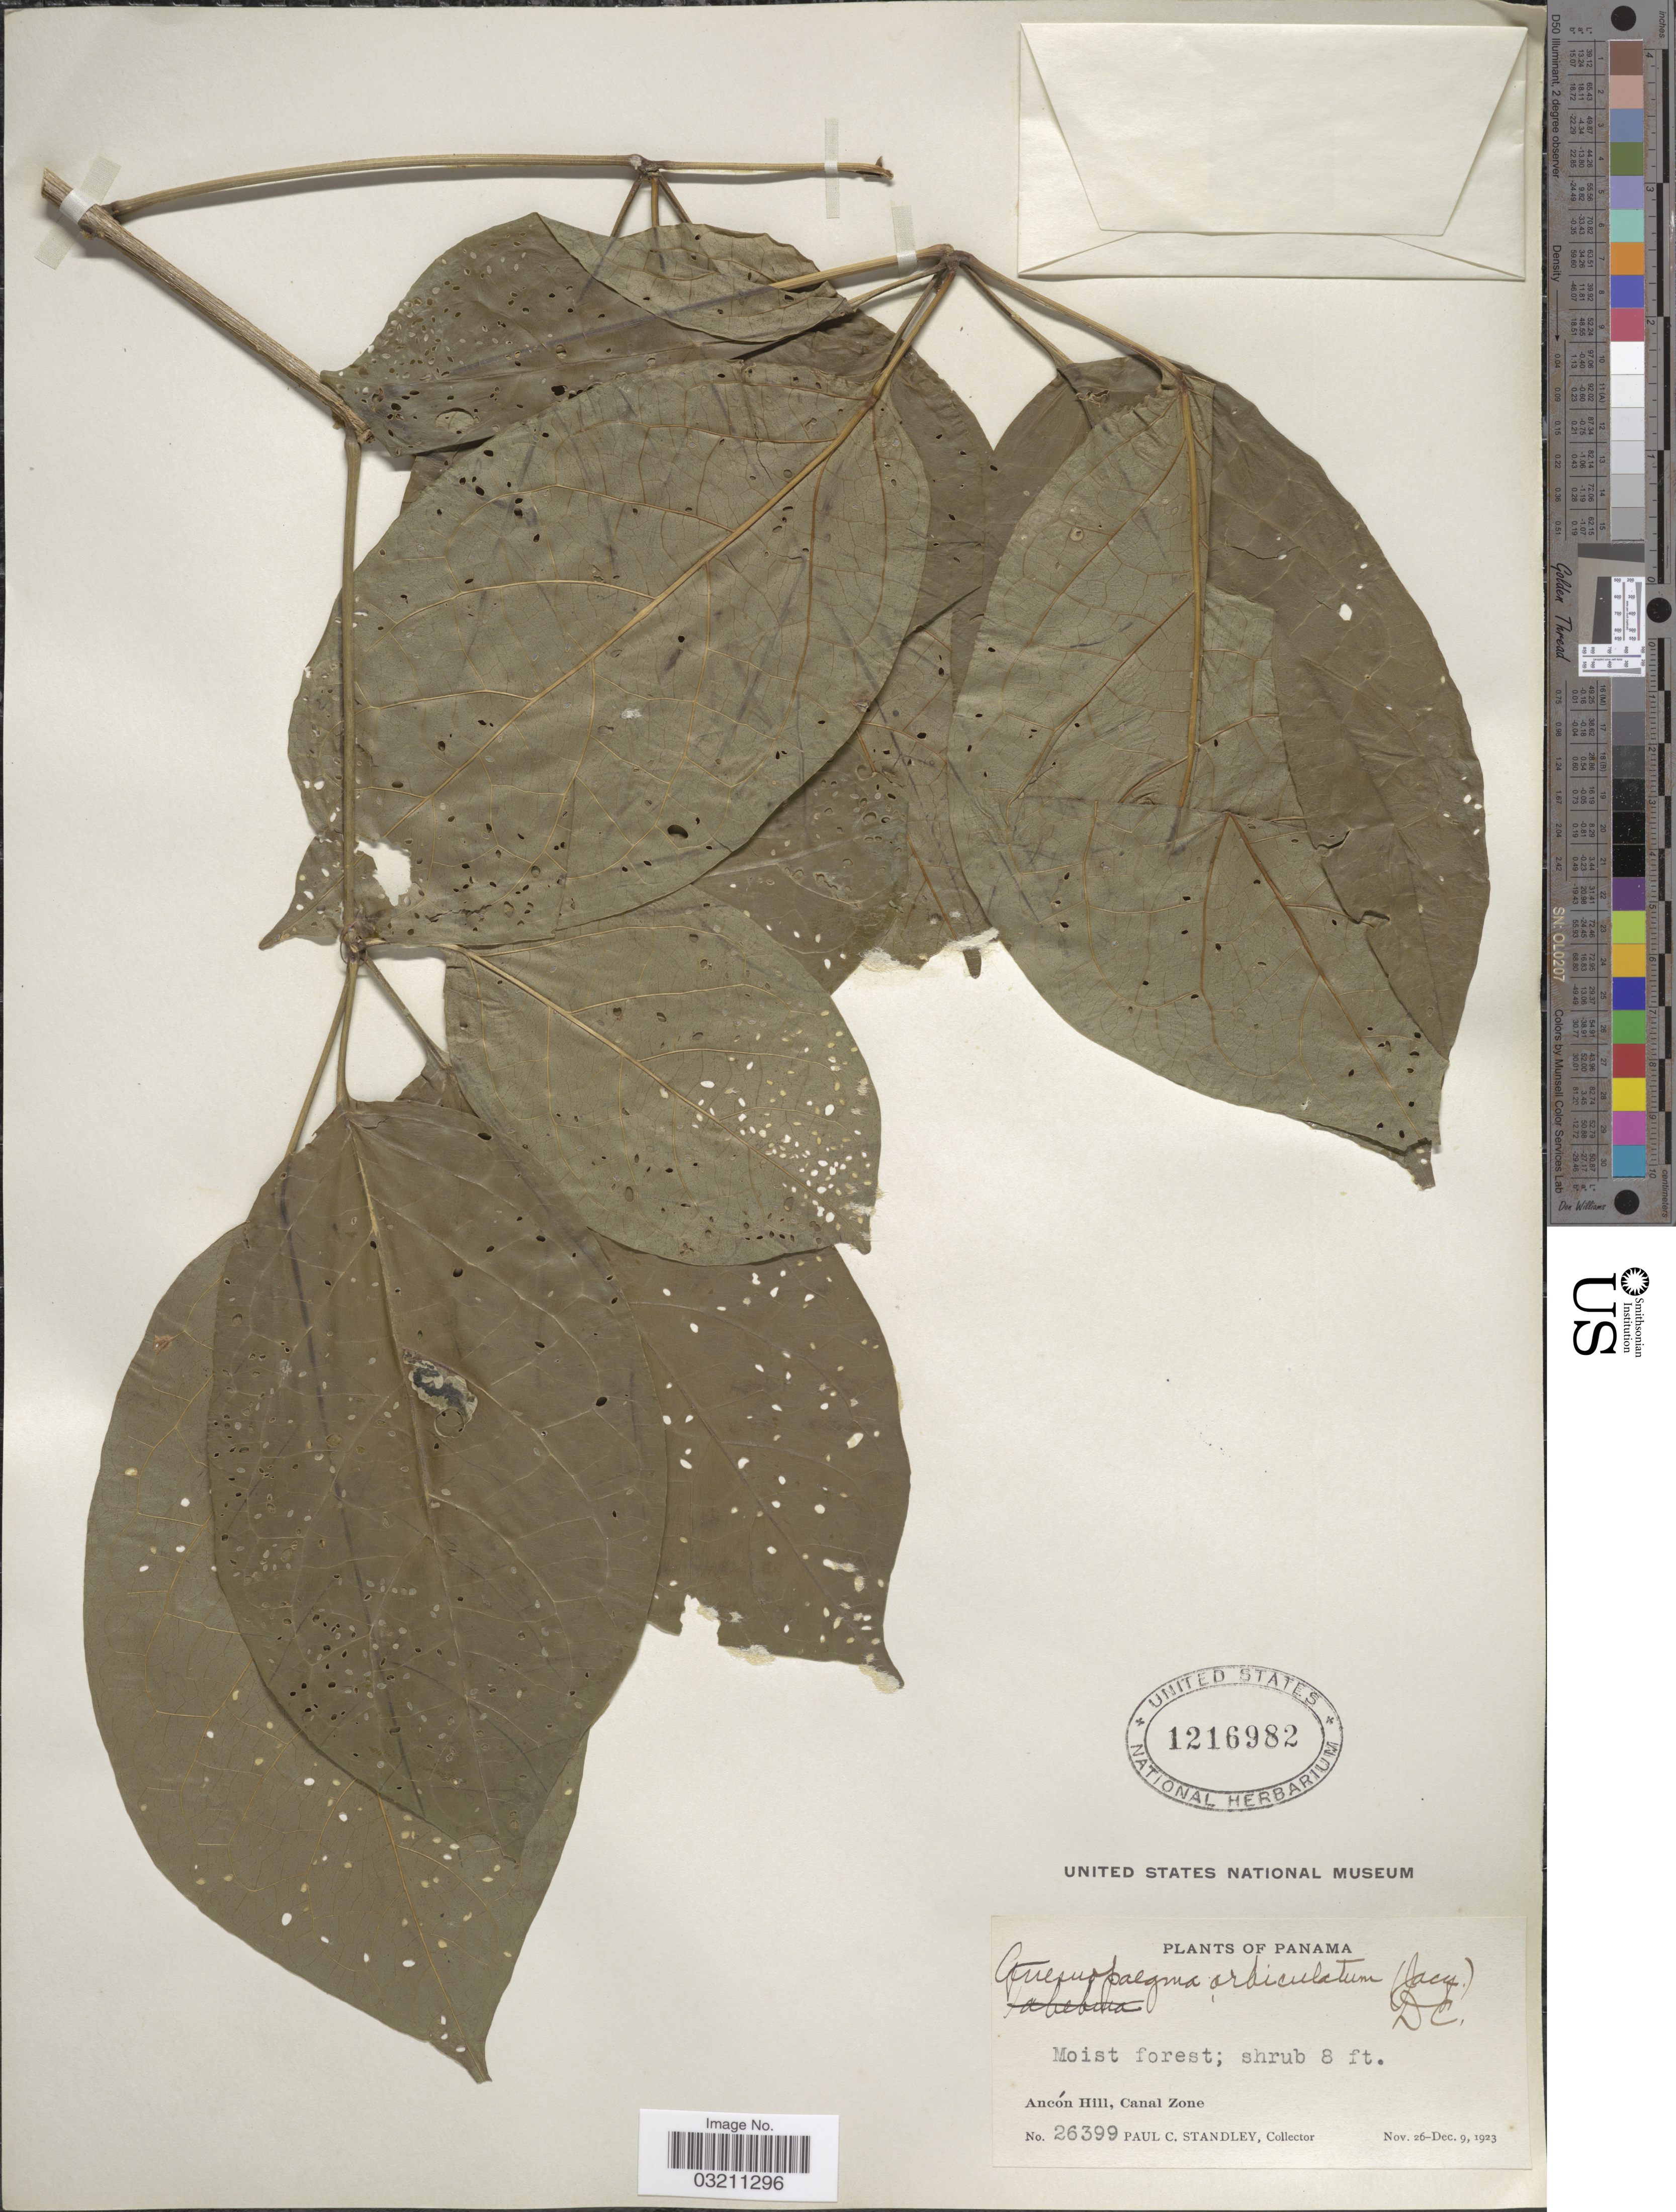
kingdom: Plantae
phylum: Tracheophyta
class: Magnoliopsida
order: Lamiales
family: Bignoniaceae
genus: Amphilophium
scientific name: Amphilophium orbiculatum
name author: (Jacq.) DC.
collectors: P. C. Standley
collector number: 26399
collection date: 1923-11-26/1923-12-09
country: Panama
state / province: Colón / Panamá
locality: Ancón Hill, Canal Zone.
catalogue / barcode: US 1216982